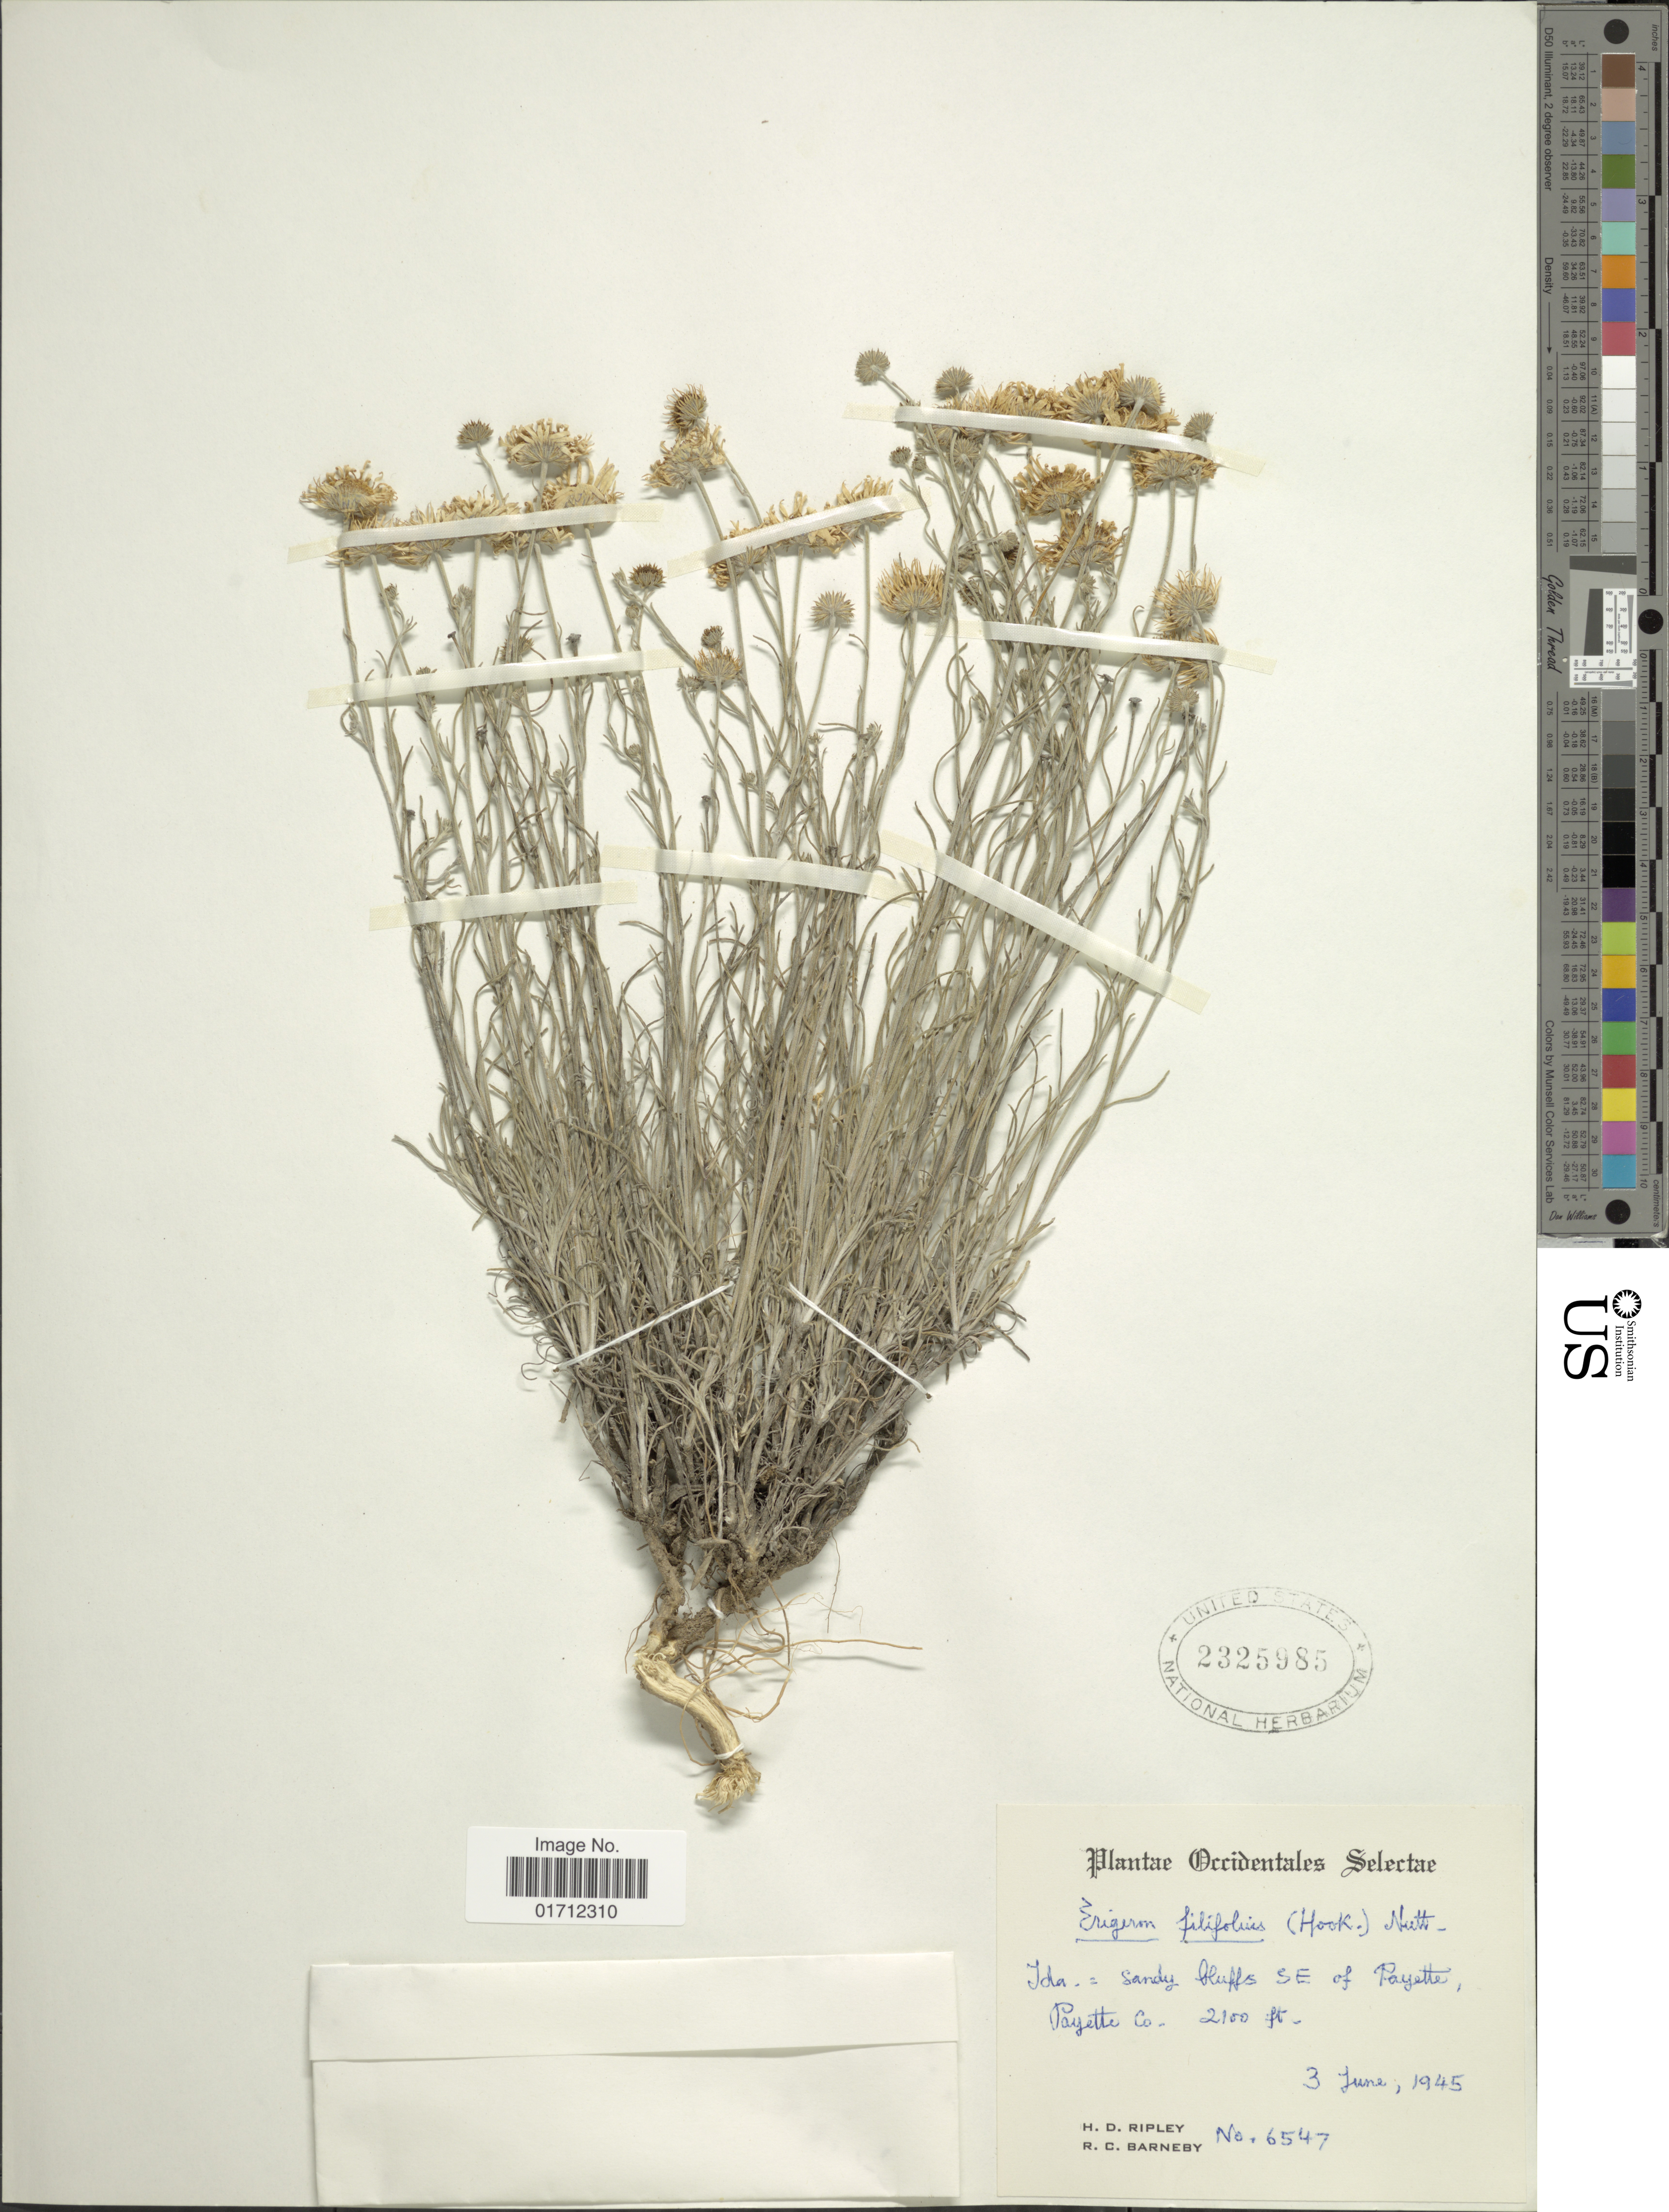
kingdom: Plantae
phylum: Tracheophyta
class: Magnoliopsida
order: Asterales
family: Asteraceae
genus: Erigeron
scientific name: Erigeron filifolius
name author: (Hook.) Nutt.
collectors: H. Ripley & R. C. Barneby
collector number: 6547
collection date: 1945-06-03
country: United States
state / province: Idaho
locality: Sandy bluffs S.E. of Payette, Payette Co.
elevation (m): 640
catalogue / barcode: US 2325985